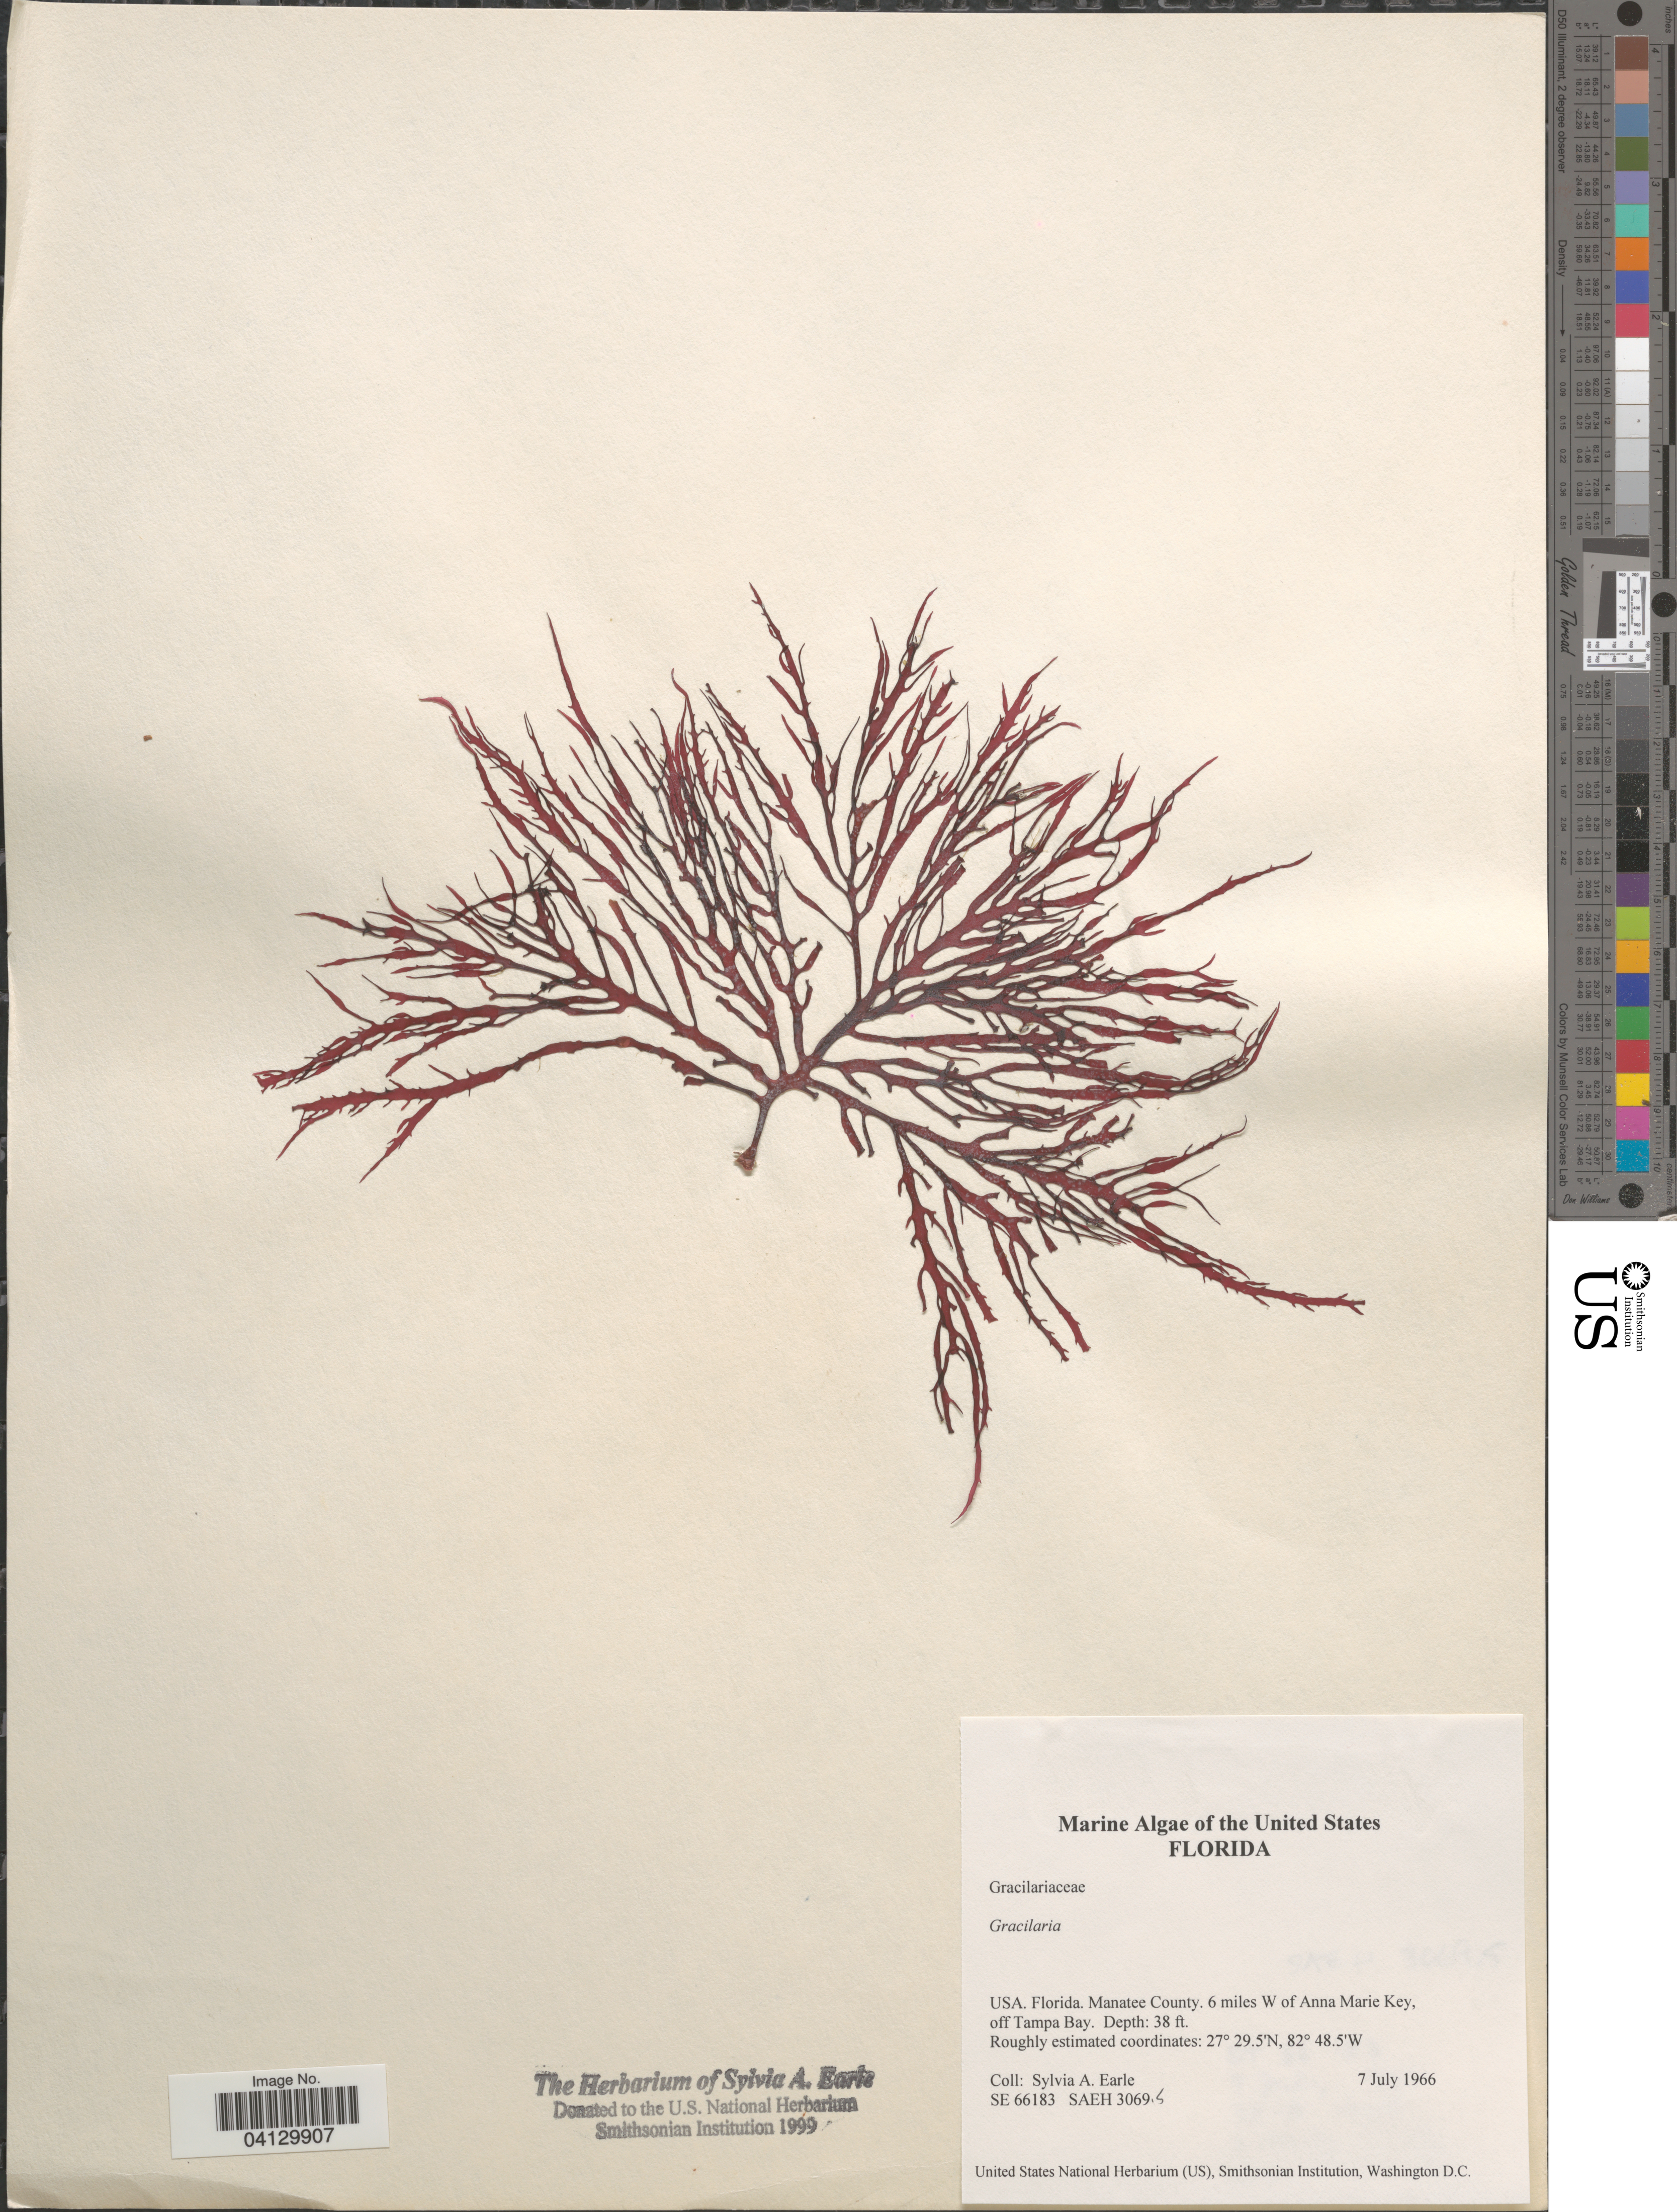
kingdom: Plantae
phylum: Rhodophyta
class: Florideophyceae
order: Gracilariales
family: Gracilariaceae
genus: Gracilaria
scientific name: Gracilaria sp.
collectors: S. A. Earle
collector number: SE66183/SAEH3069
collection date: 1966-07-07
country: United States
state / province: Florida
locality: Manatee County. 6 miles W of Anna Marie Key, off Tampa Bay.